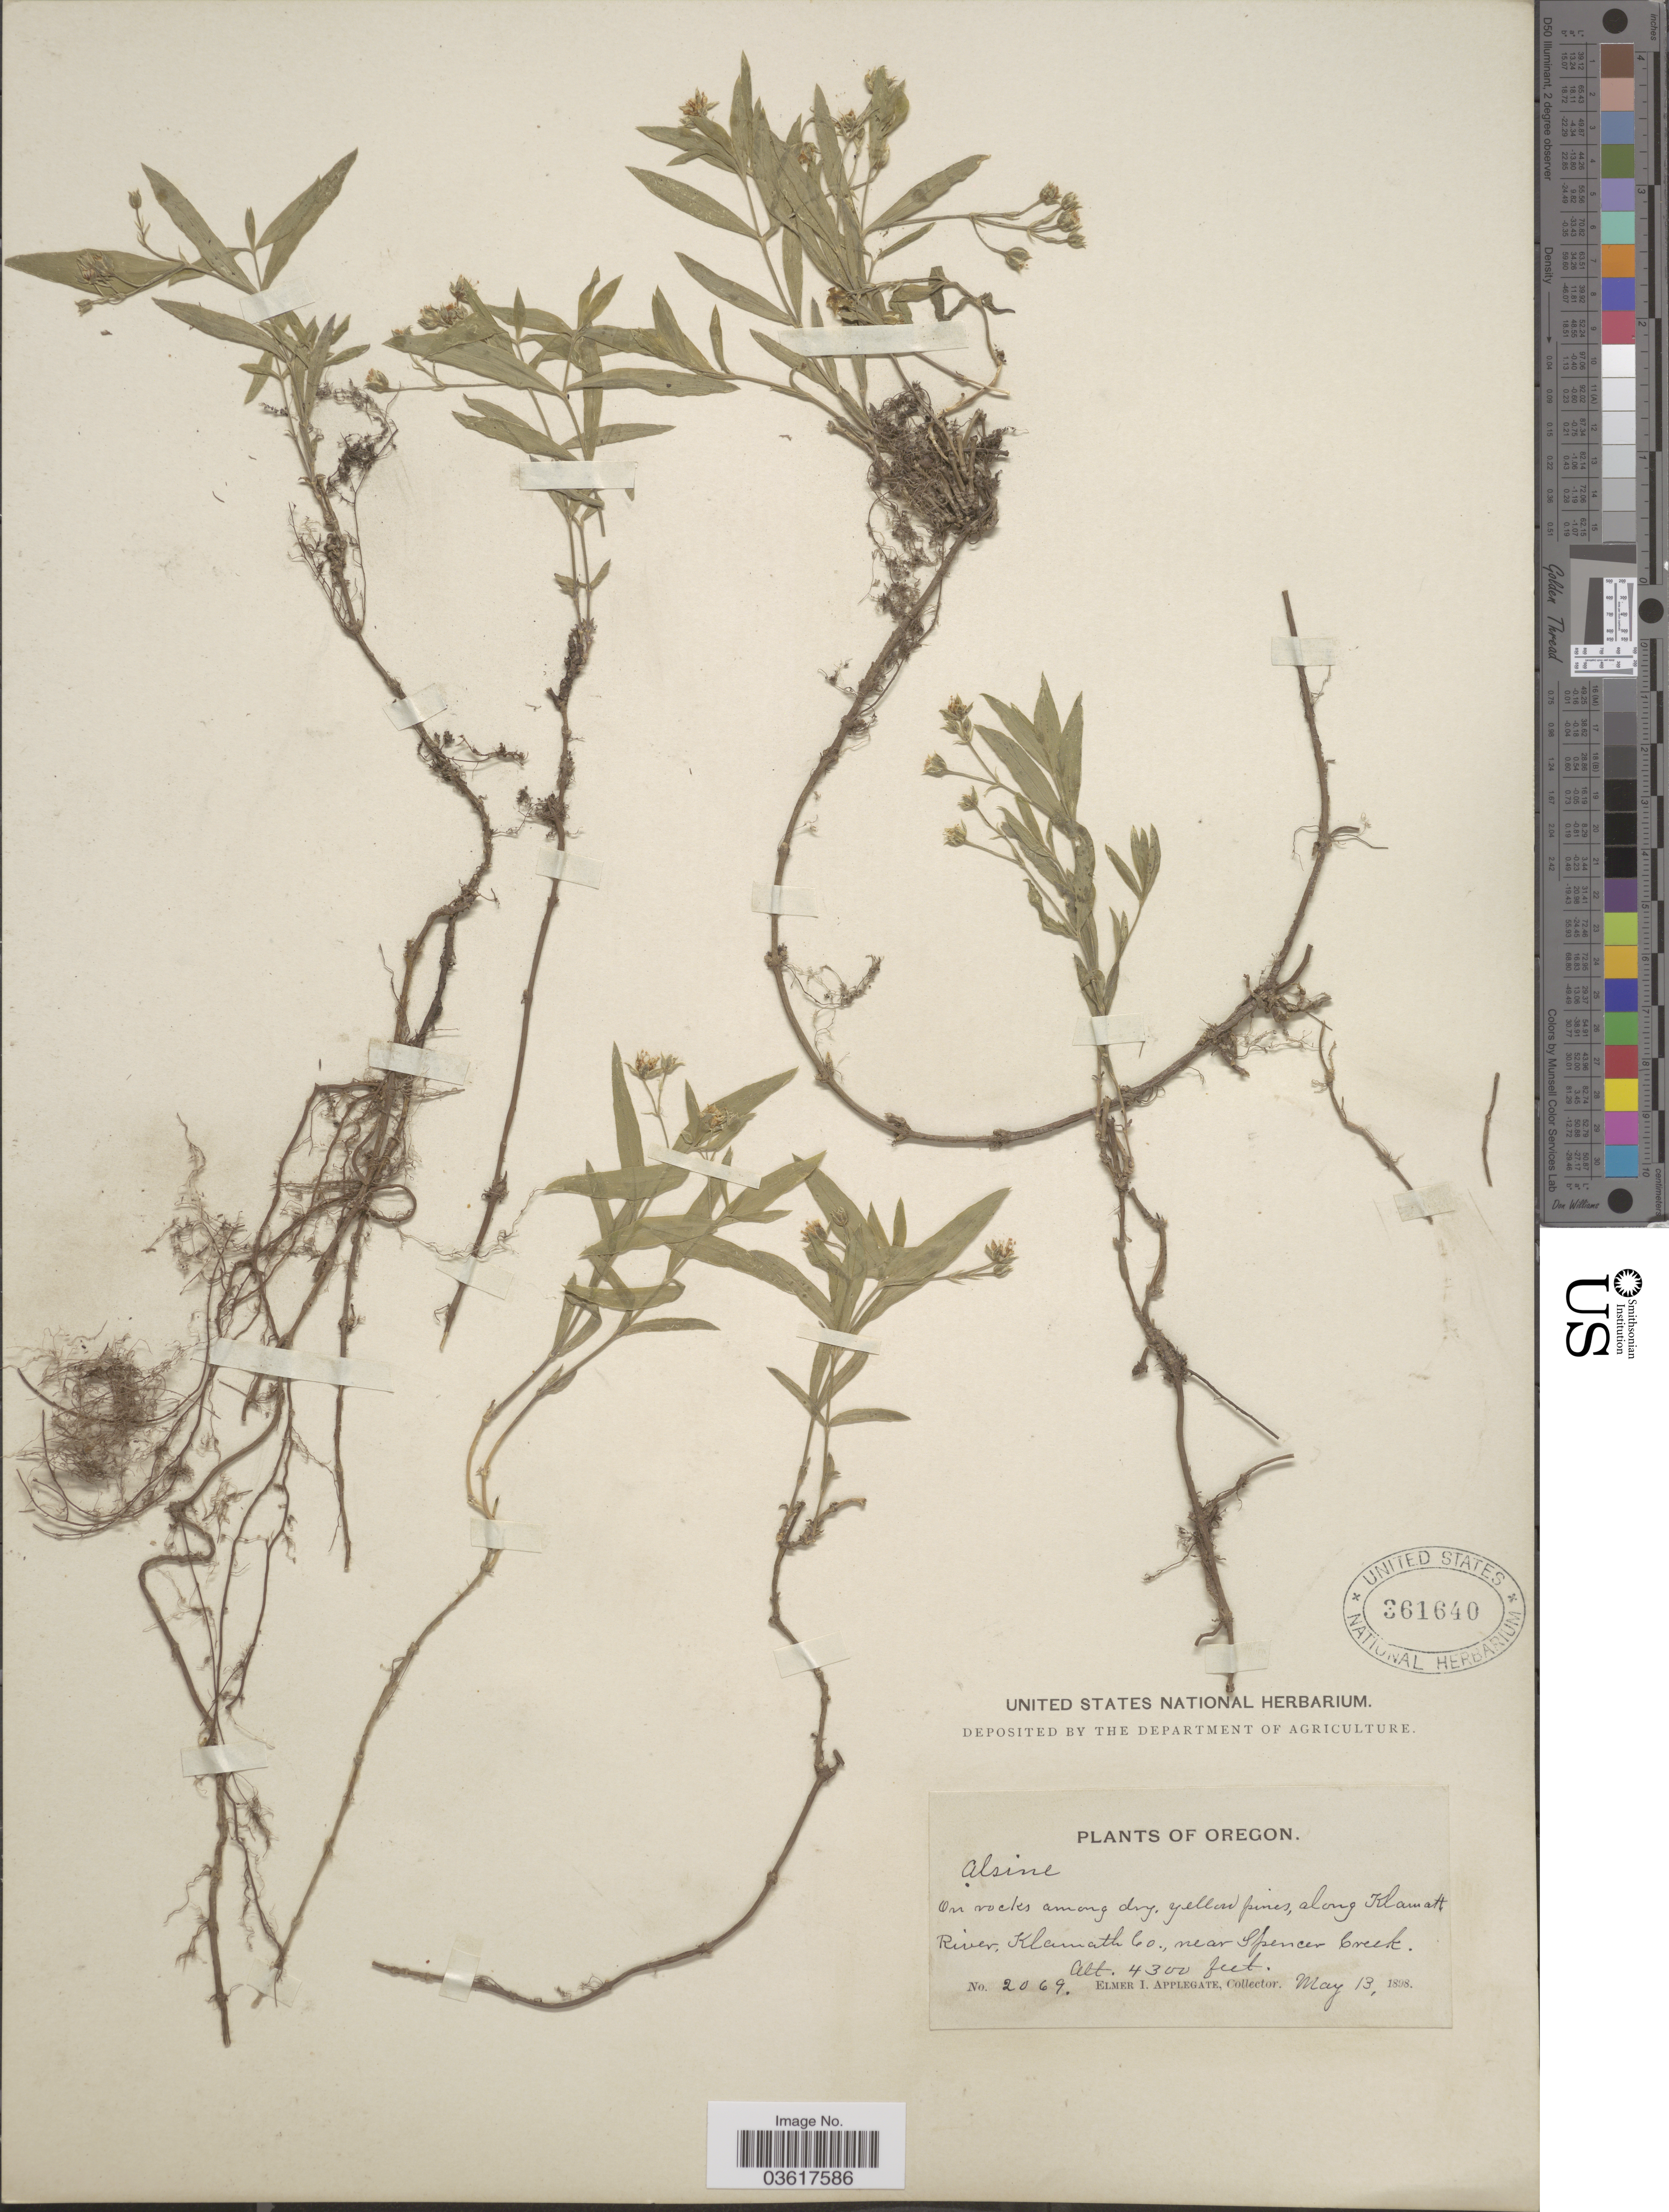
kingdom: Plantae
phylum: Tracheophyta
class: Magnoliopsida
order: Caryophyllales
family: Caryophyllaceae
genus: Moehringia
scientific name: Moehringia macrophylla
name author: (Hook.) Fenzl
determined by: Strong, Mark T., (BOT), Smithsonian Institution - National Museum of Natural History (UNITED STATES)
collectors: E. I. Applegate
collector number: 2069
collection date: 1898-05-13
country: United States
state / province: Oregon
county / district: Klamath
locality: Along Klamath River, Klamath Co., near Spencer Creek.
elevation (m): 1311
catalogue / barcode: US 361640